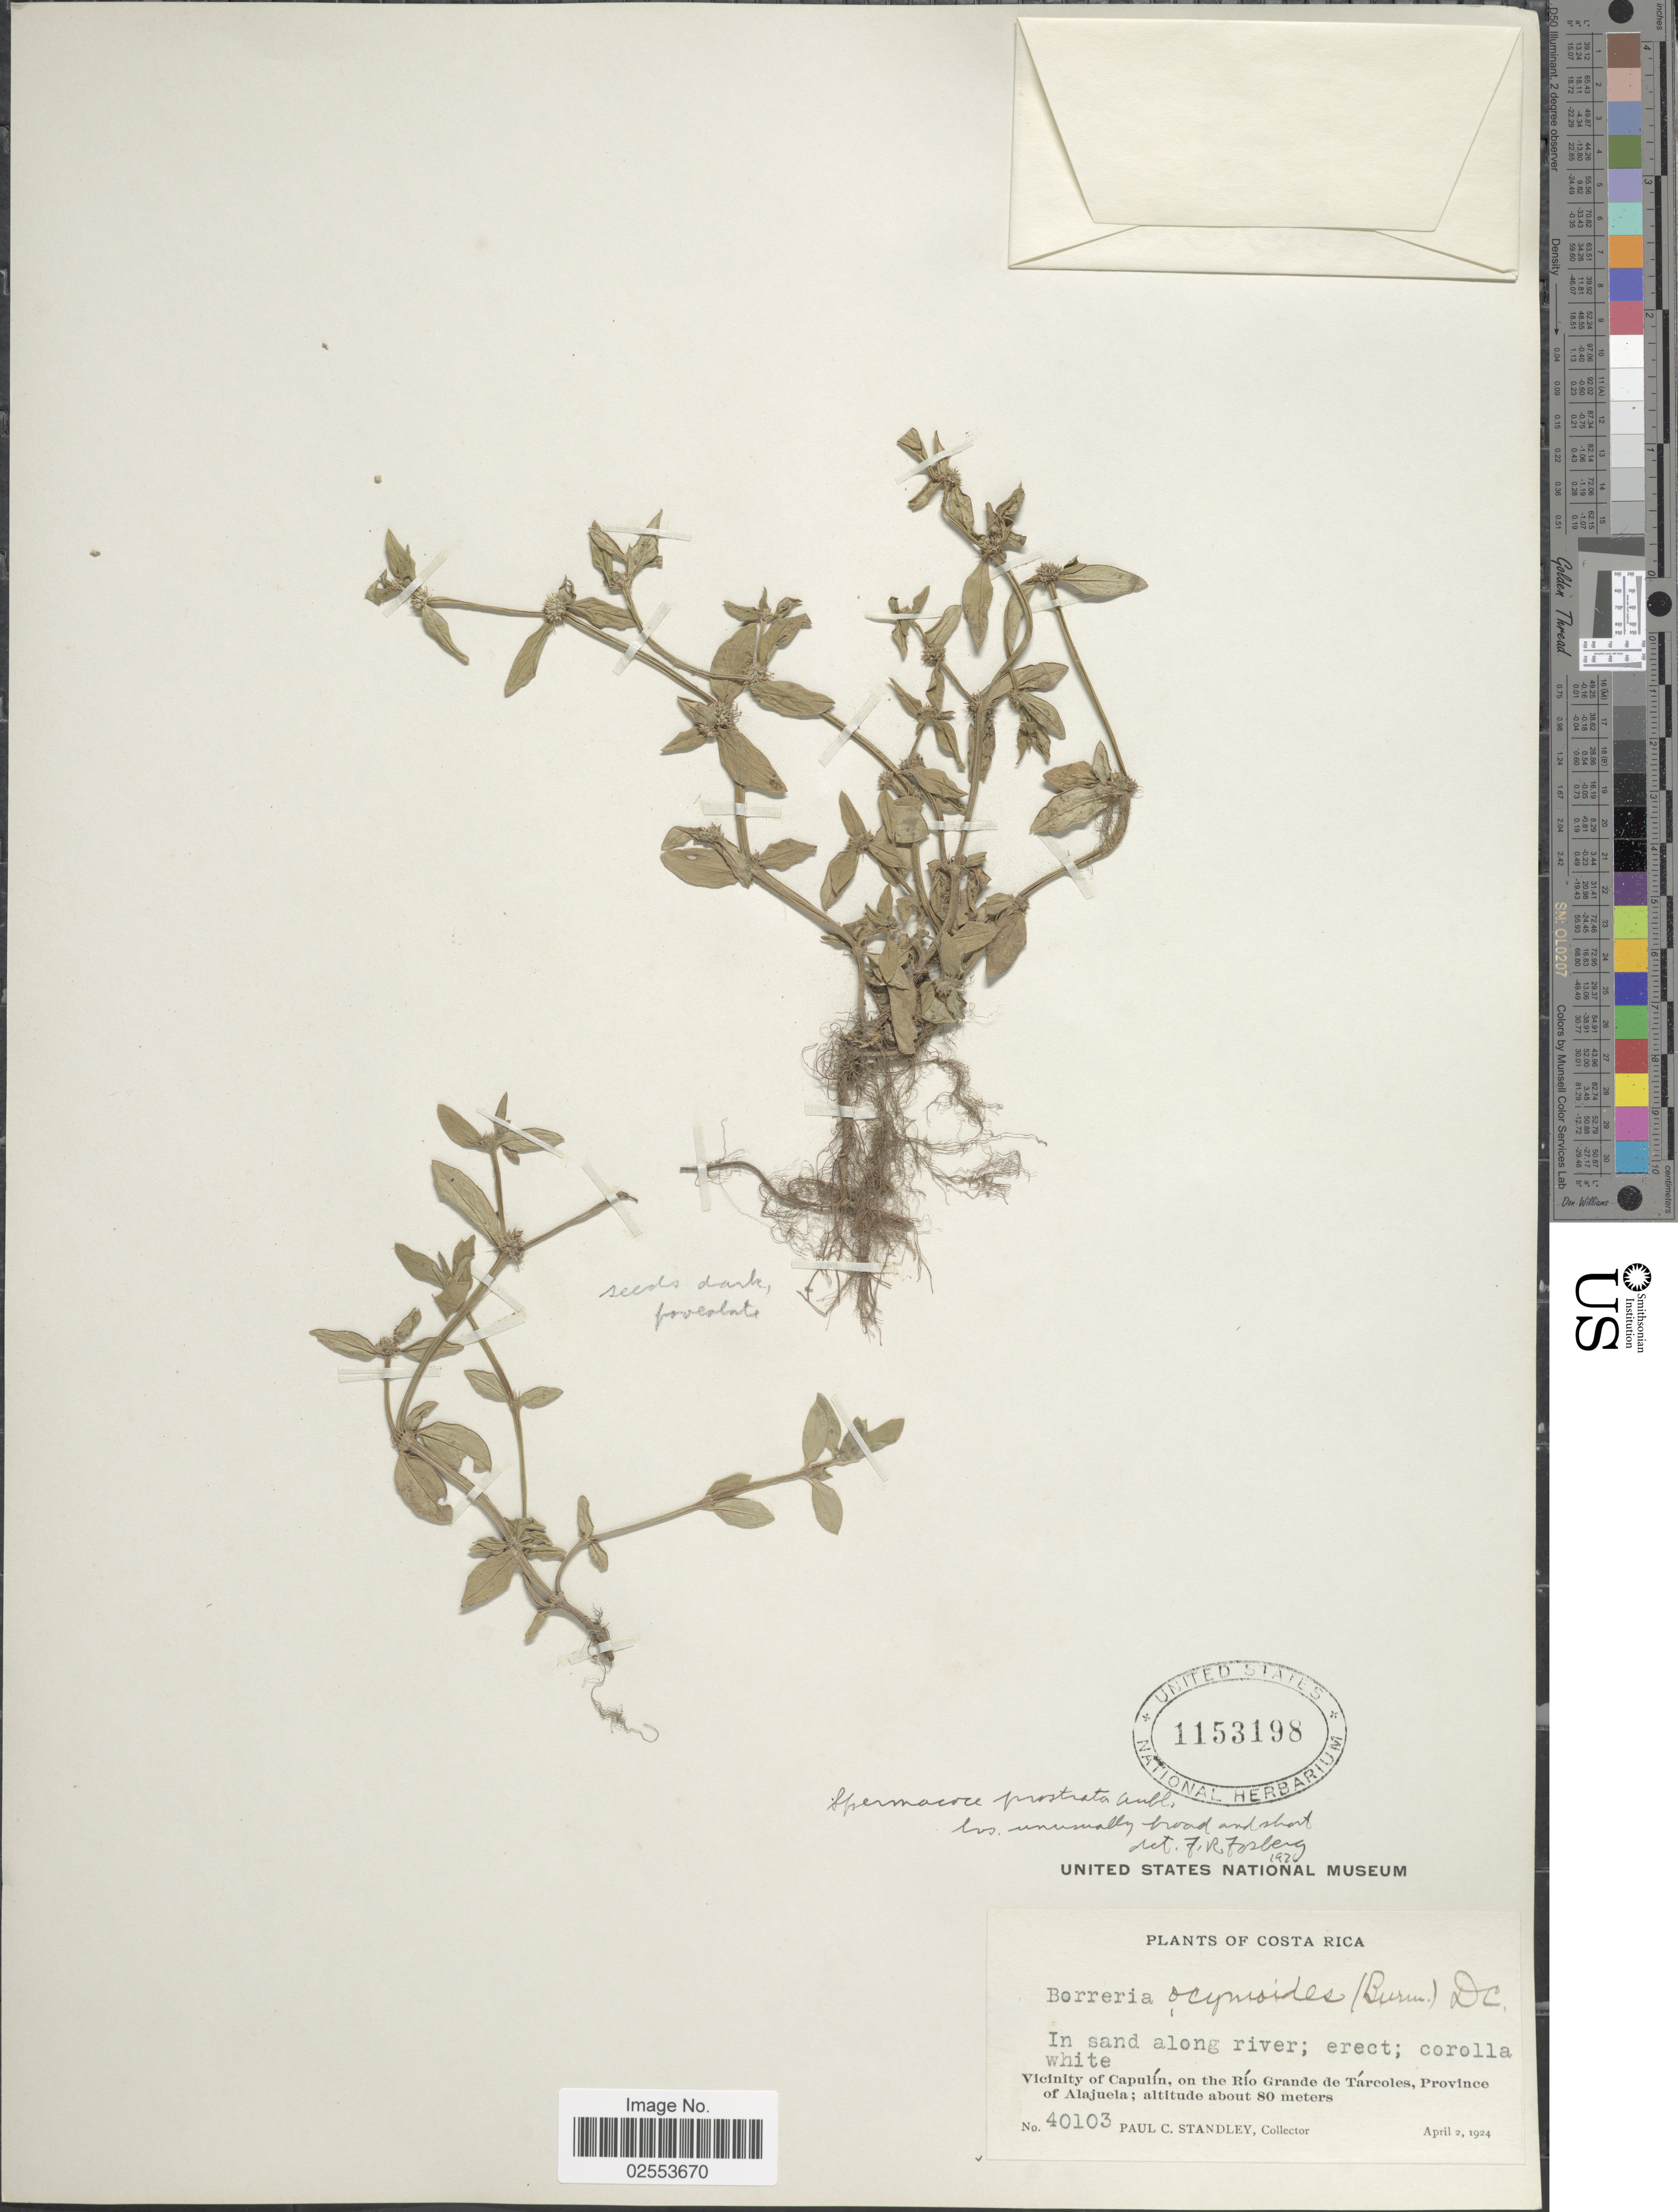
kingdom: Plantae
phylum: Tracheophyta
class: Magnoliopsida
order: Gentianales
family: Rubiaceae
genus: Spermacoce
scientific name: Spermacoce prostrata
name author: Aubl.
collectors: P. C. Standley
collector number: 40103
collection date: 1924-04-02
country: Costa Rica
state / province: Alajuela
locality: In sand along river, Vicinity of Capulin, on the Rio Grande de Tarcoles.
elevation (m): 80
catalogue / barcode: US 1153198